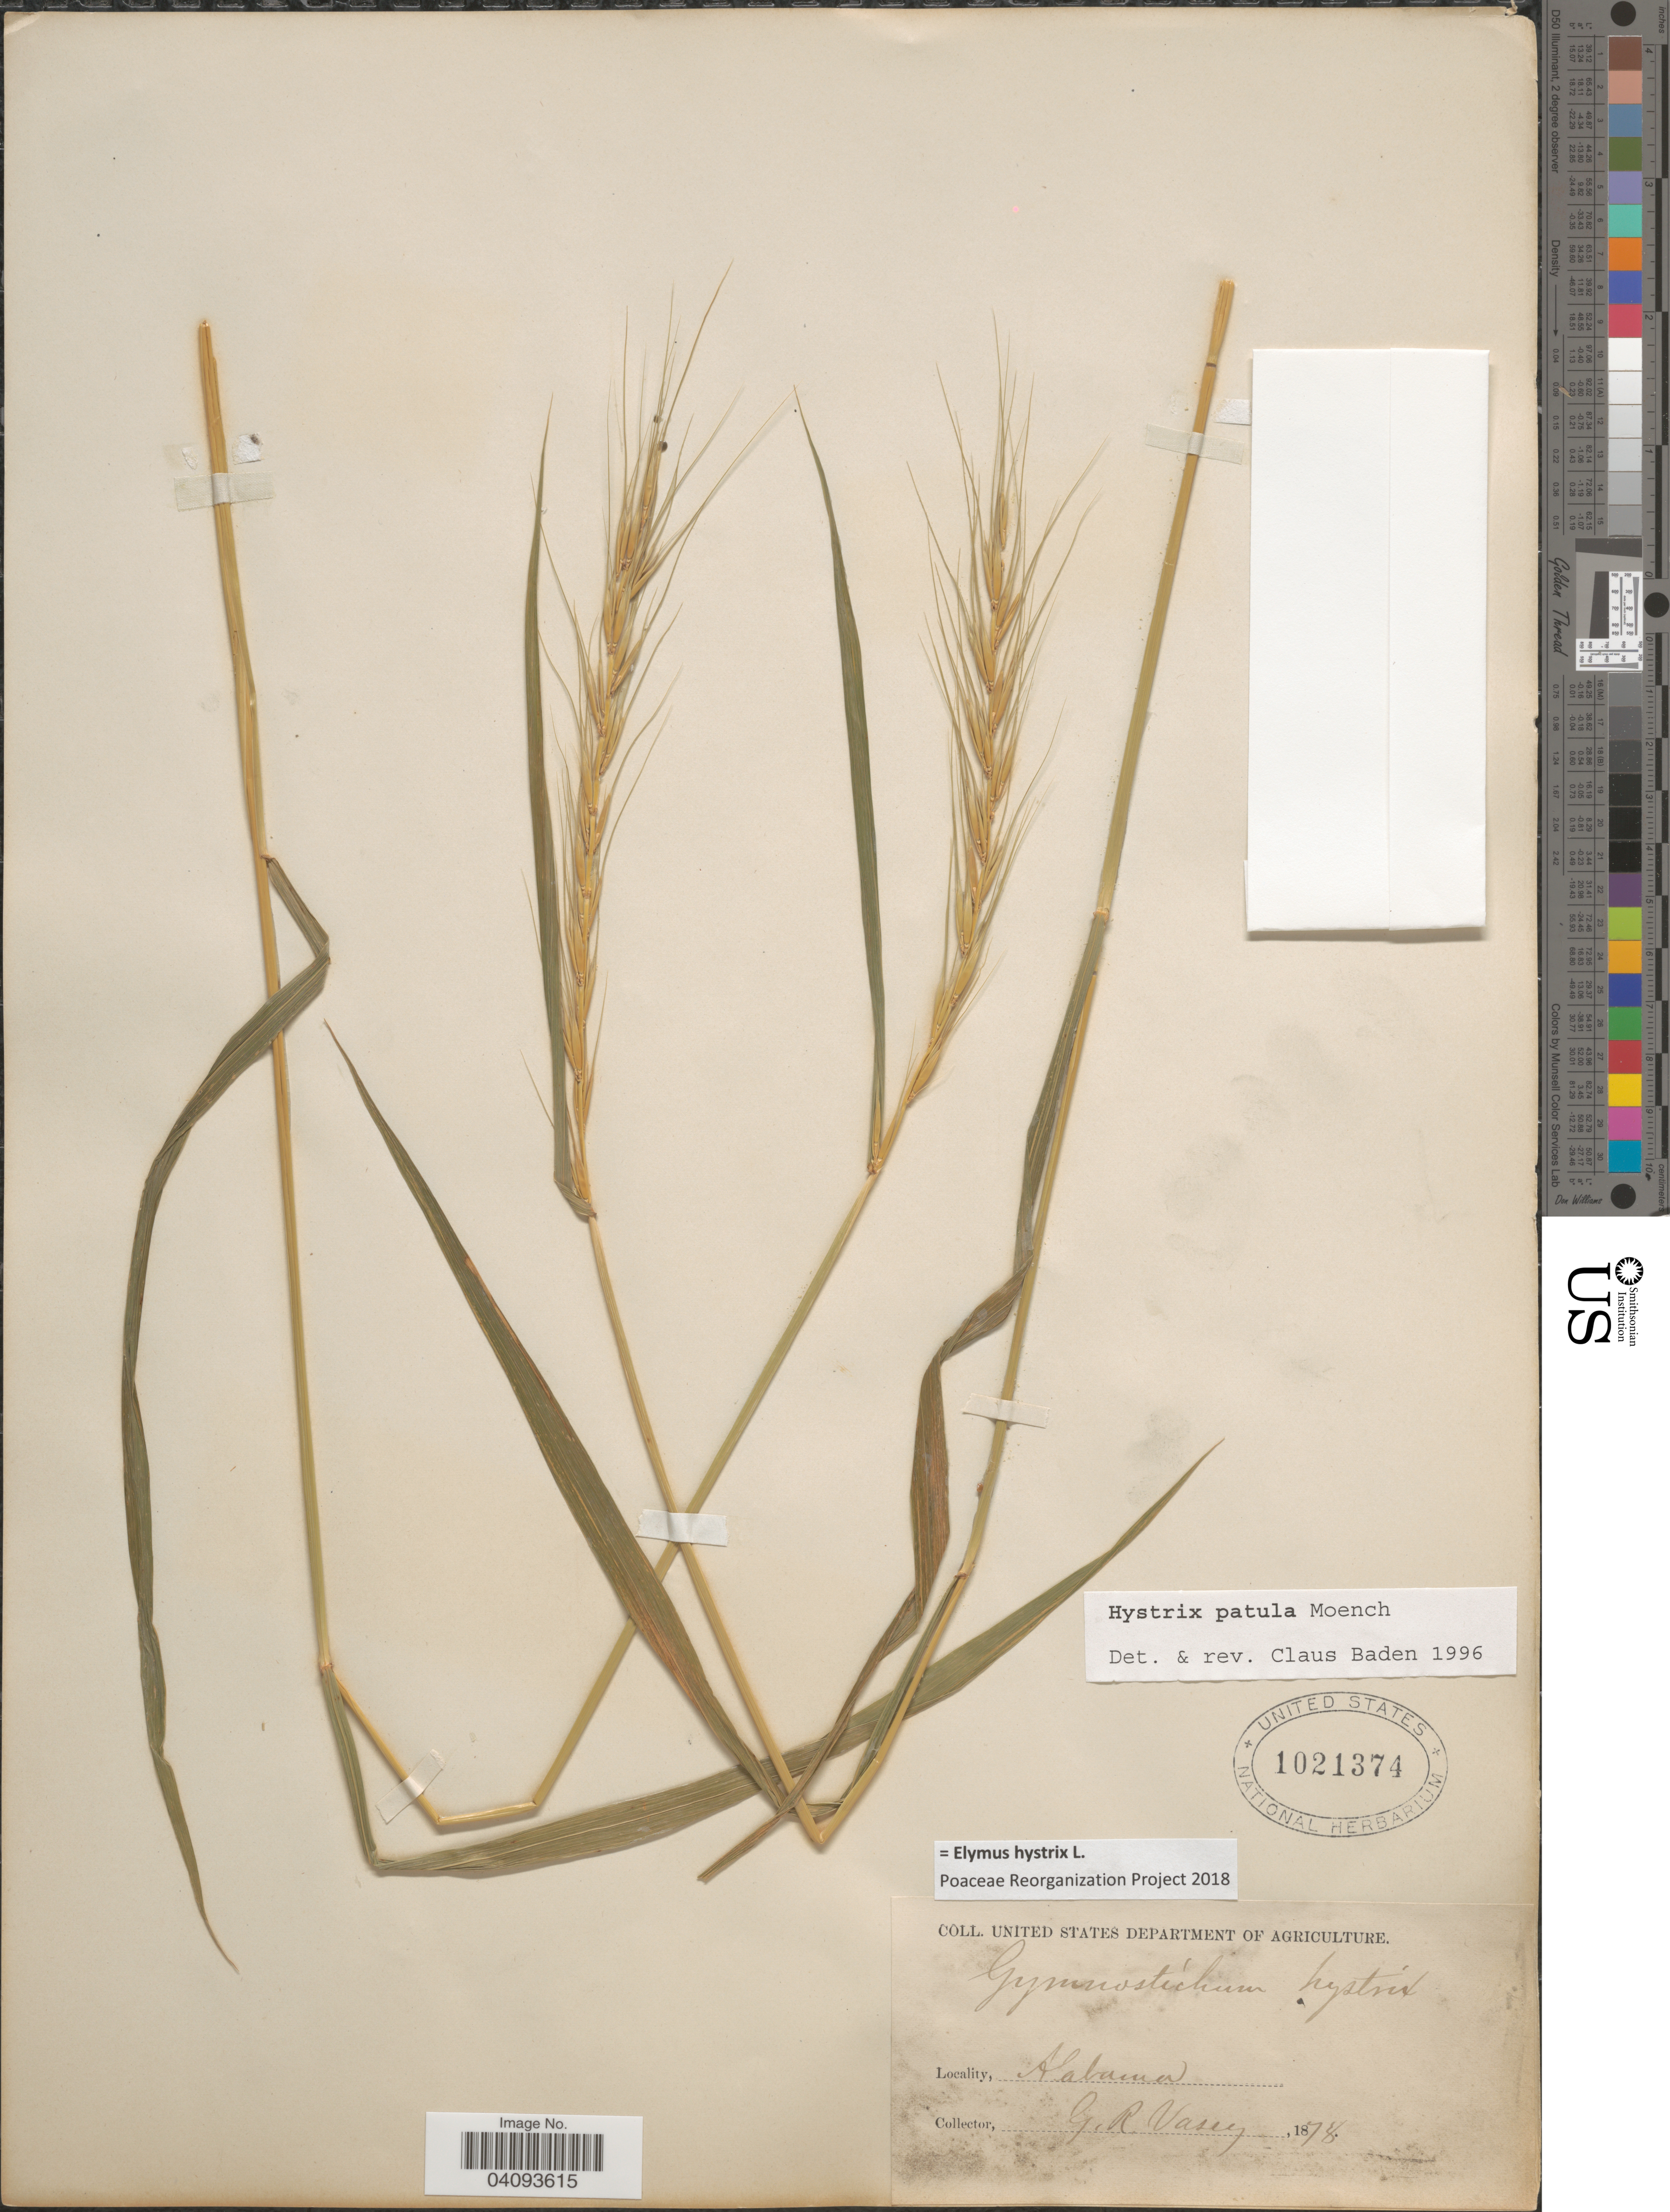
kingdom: Plantae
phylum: Tracheophyta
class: Liliopsida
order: Poales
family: Poaceae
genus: Elymus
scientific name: Elymus hystrix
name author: L.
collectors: G. R. Vasey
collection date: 1878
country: United States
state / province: Alabama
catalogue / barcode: US 1021374